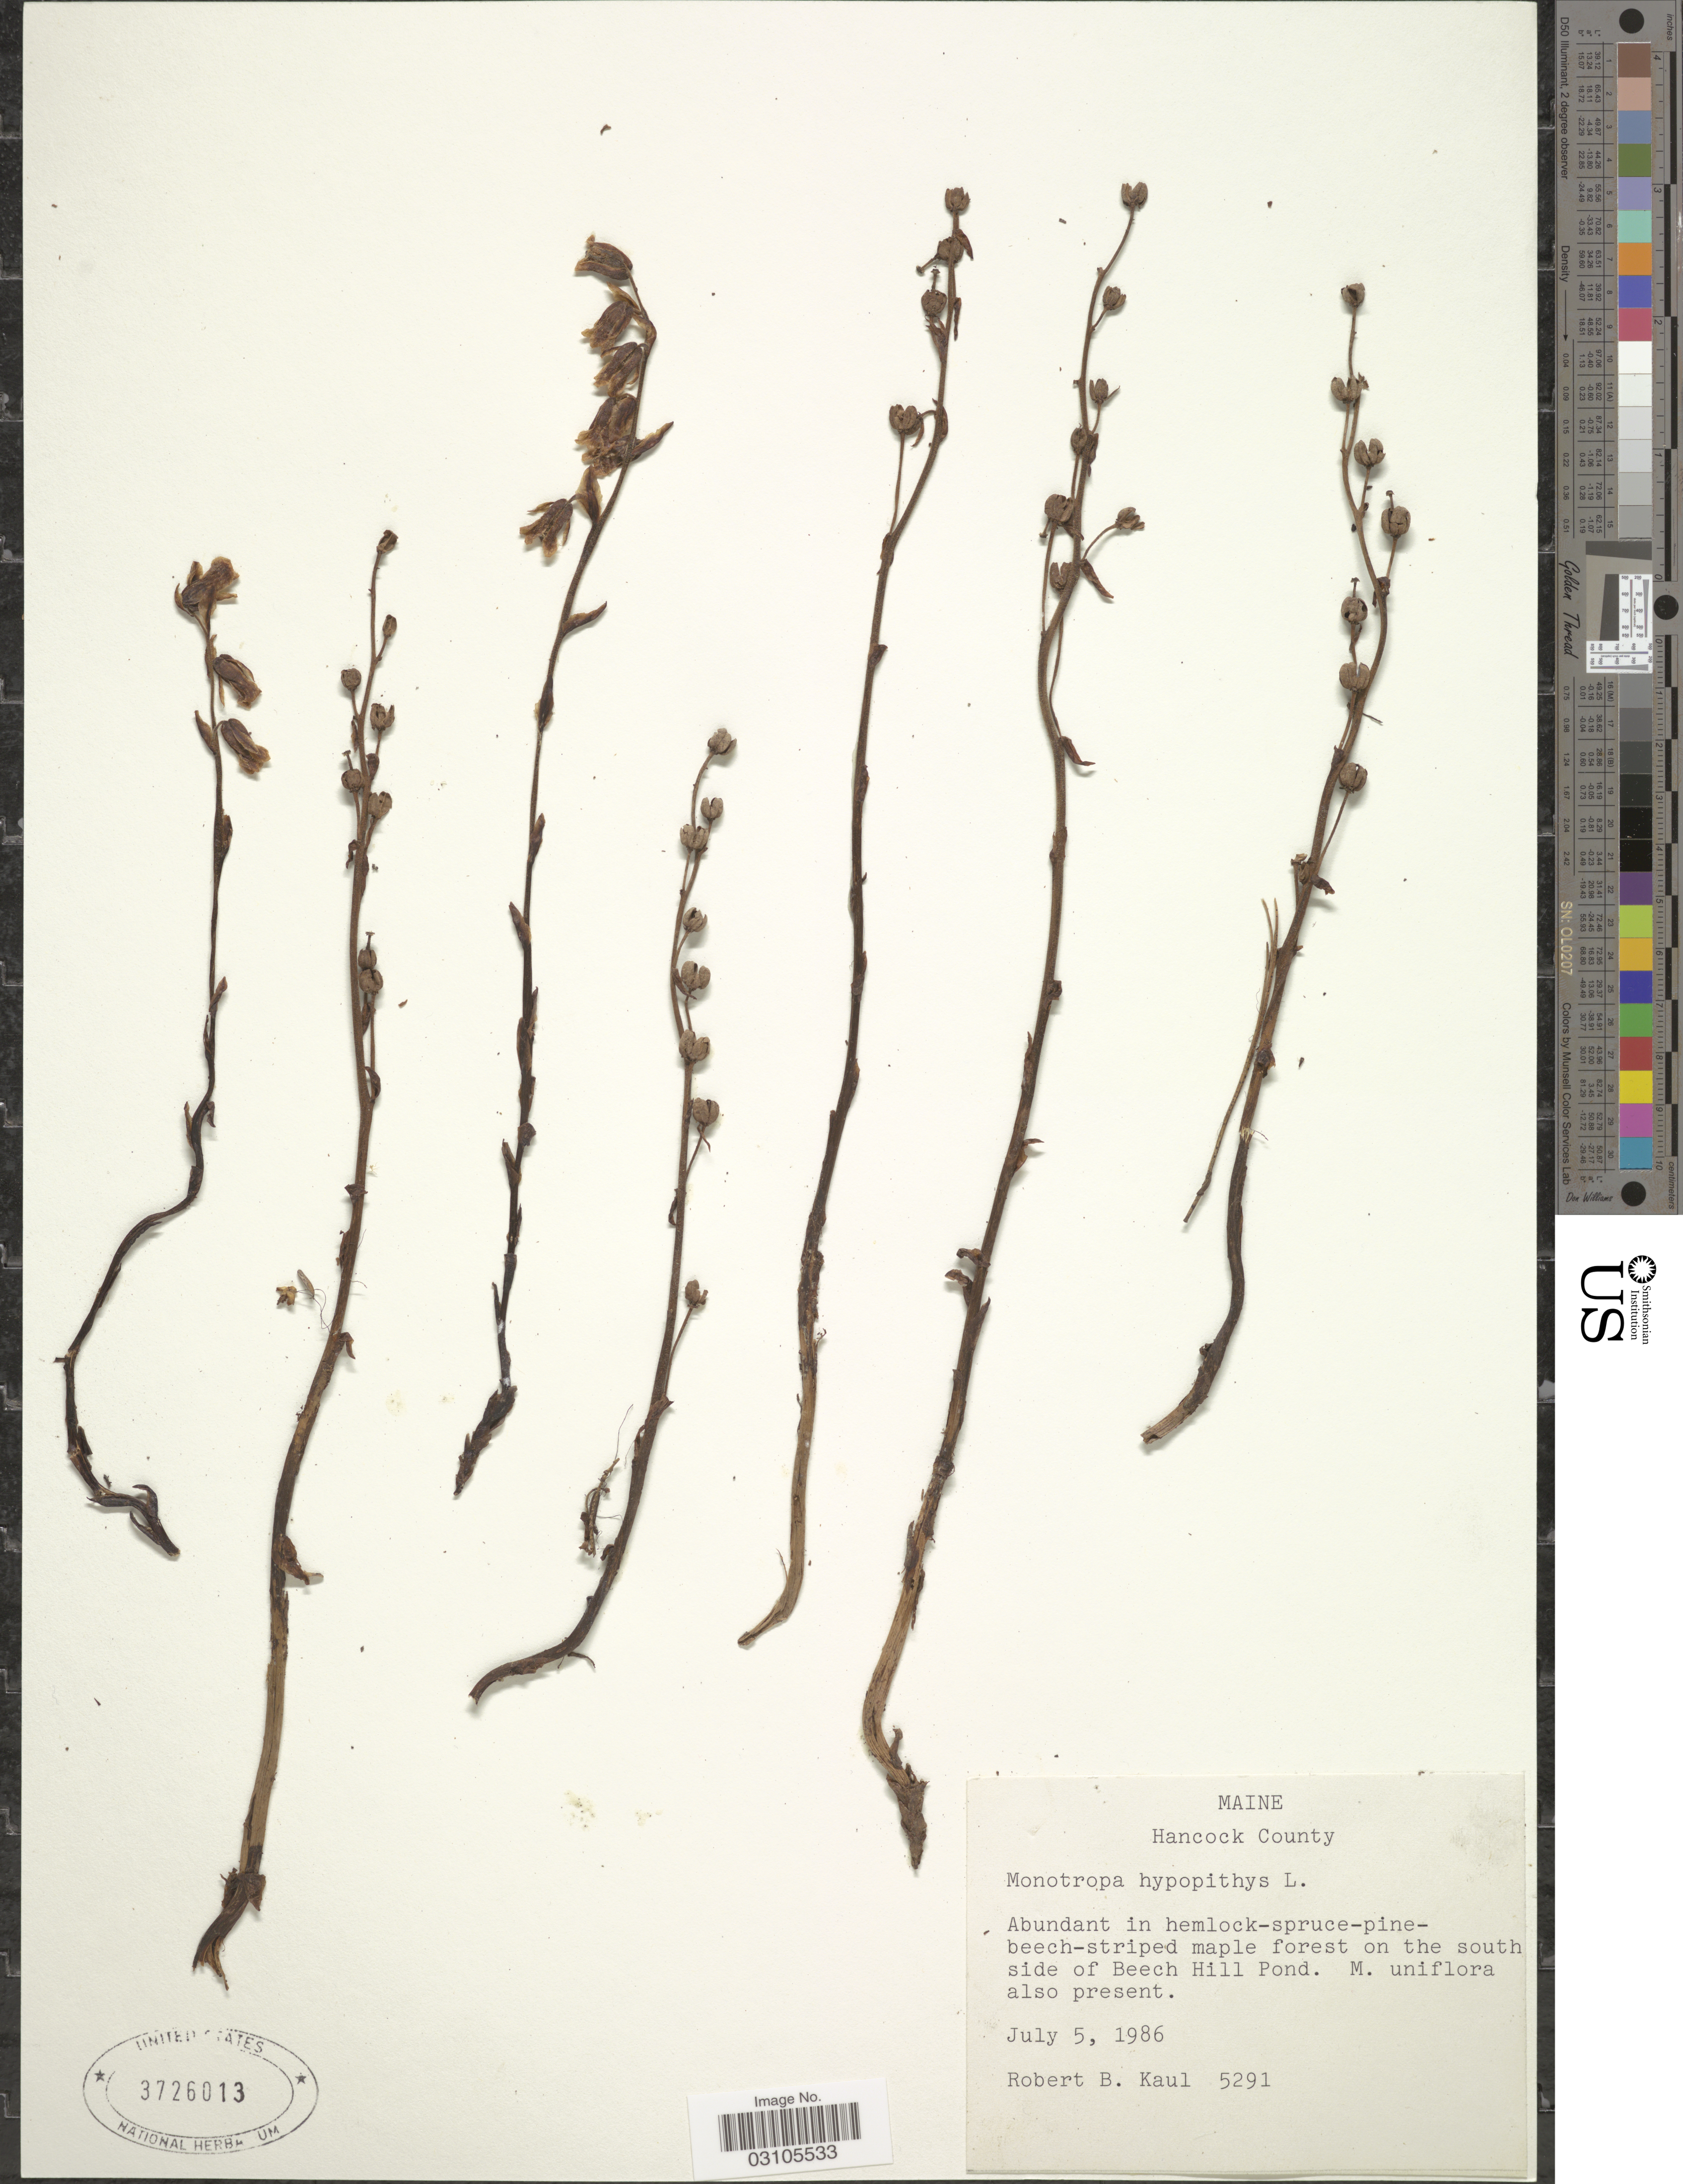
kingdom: Plantae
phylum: Tracheophyta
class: Magnoliopsida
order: Ericales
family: Ericaceae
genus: Monotropa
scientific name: Monotropa hypopitys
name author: L.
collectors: R. Kaul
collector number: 5291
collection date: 1986-07-05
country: United States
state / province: Maine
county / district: Hancock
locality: on the south side of Beech Hill Pond.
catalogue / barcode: US 3726013